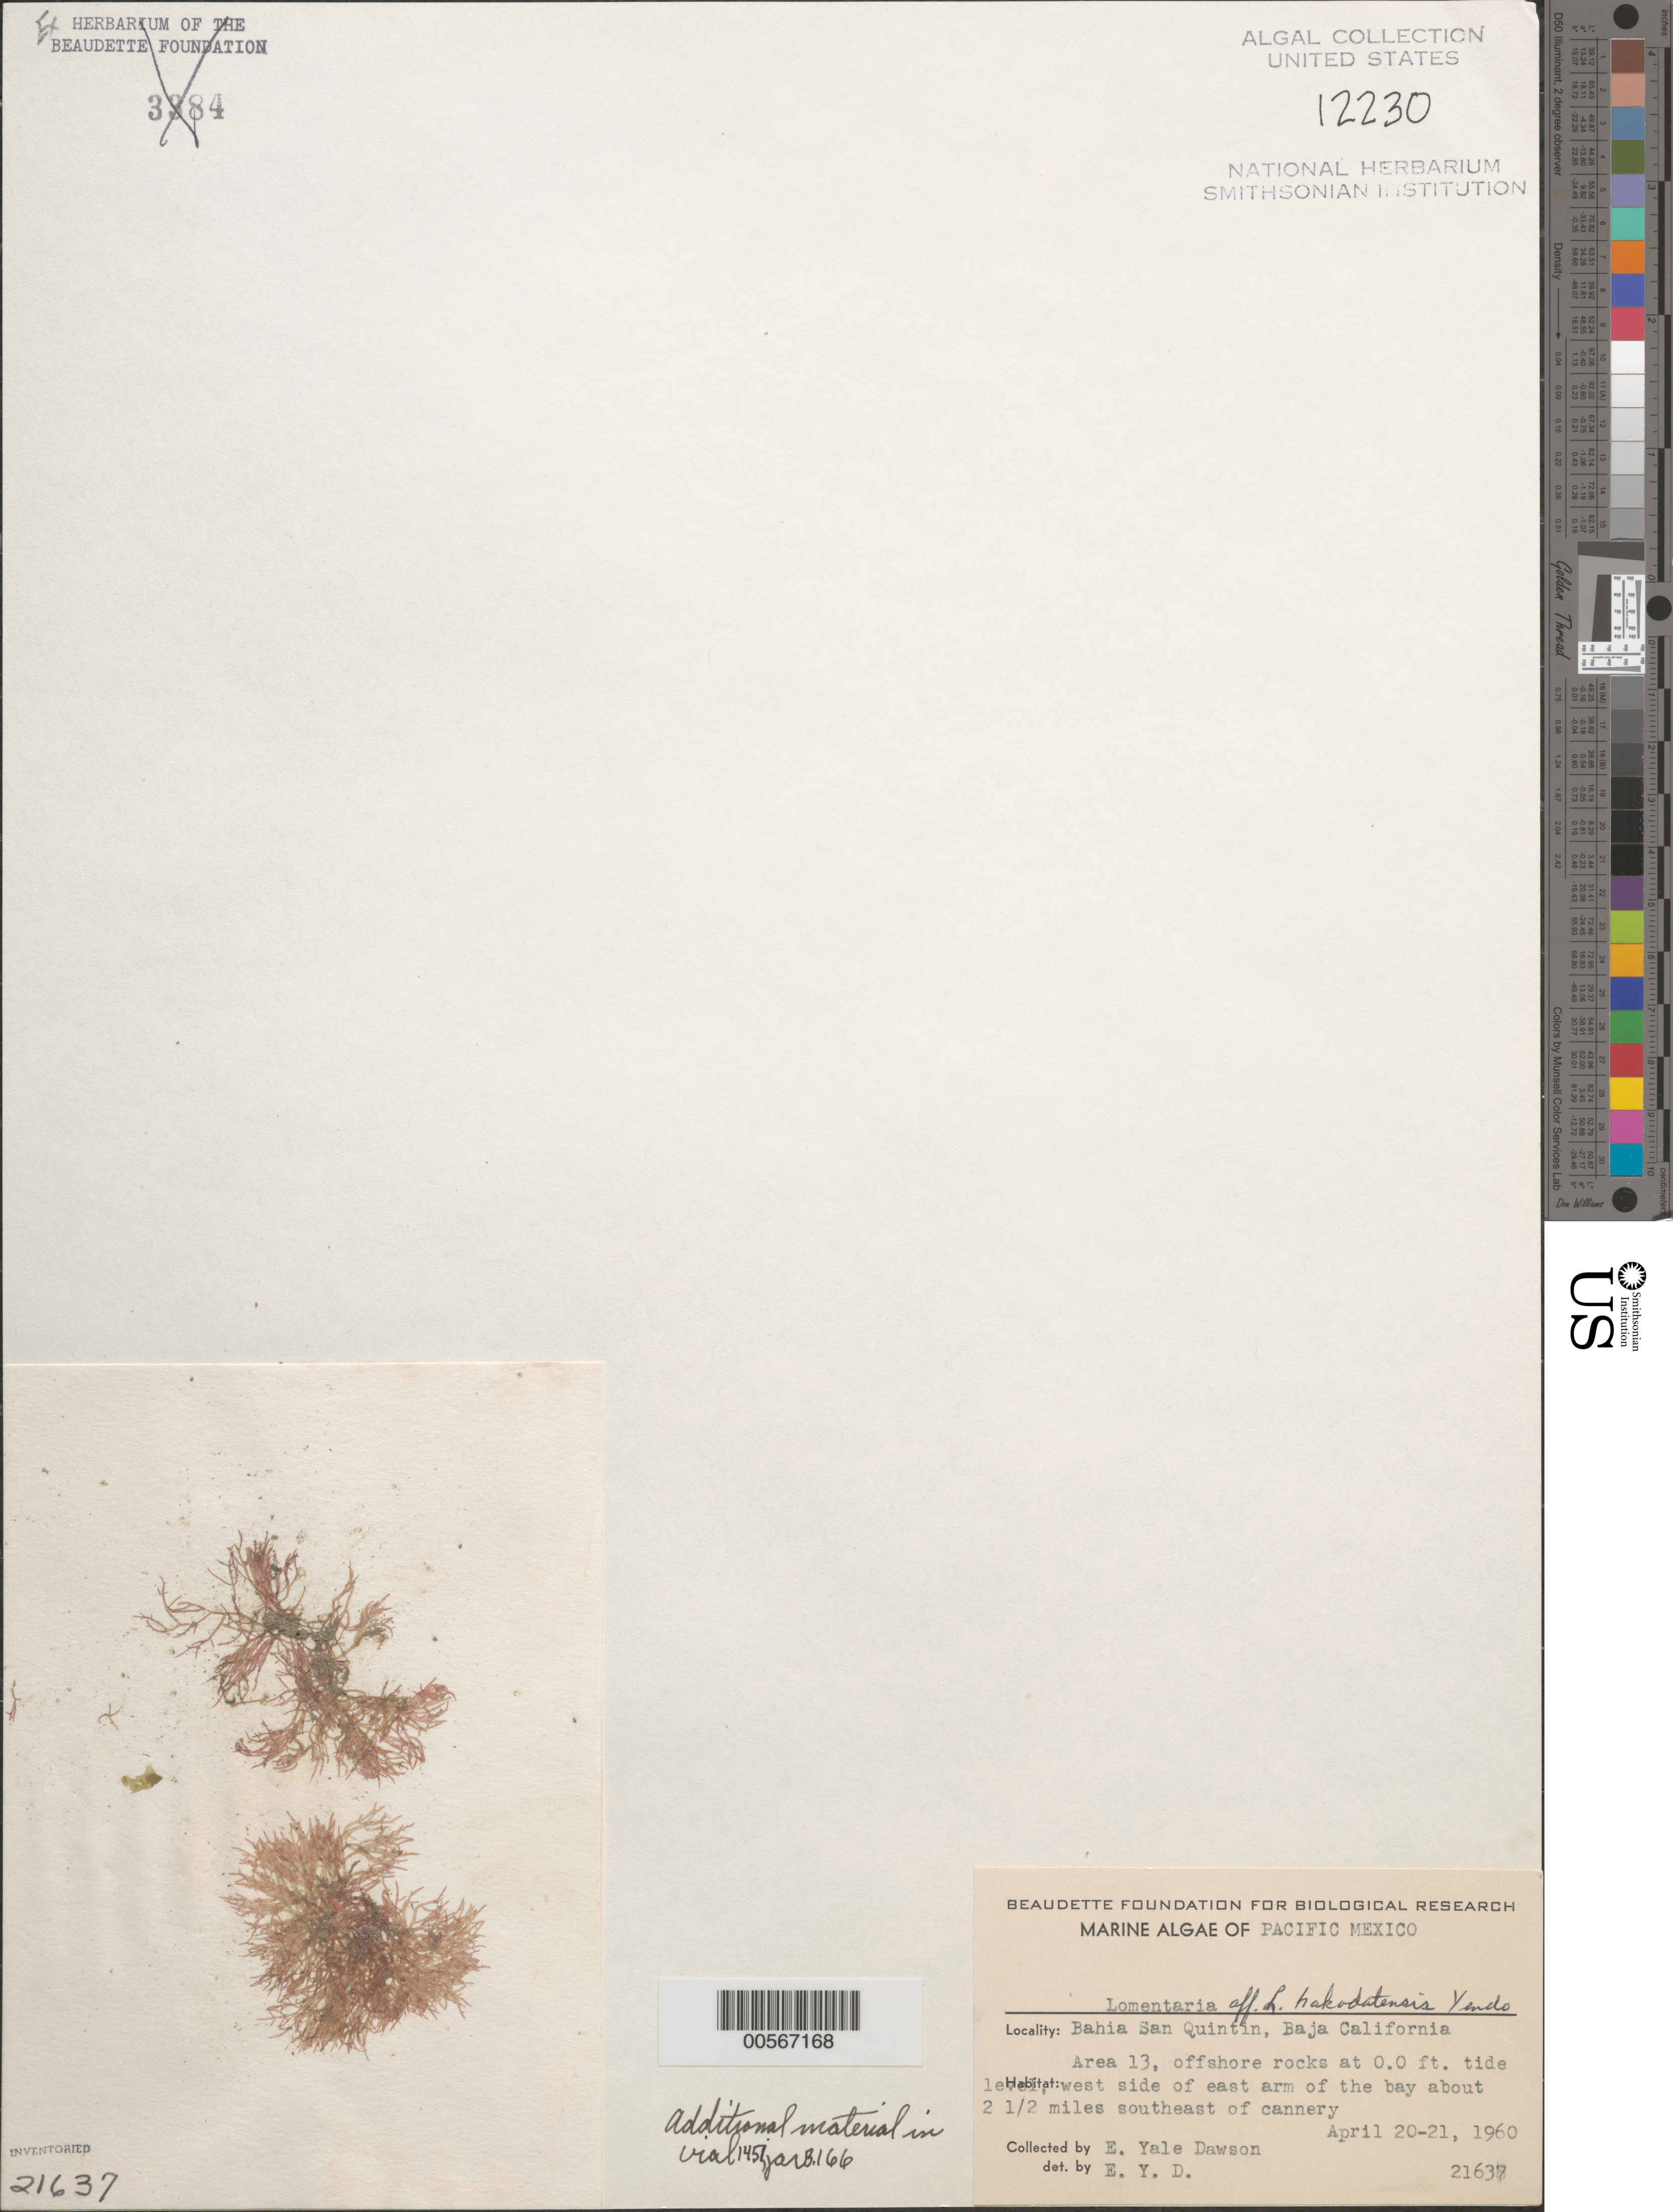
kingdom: Plantae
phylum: Rhodophyta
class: Florideophyceae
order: Rhodymeniales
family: Lomentariaceae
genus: Yendoa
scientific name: Yendoa hakodatensis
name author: (Yendo) Santos et al.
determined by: Algae name updating Project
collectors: E. Y. Dawson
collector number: EYD 21637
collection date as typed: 20 Apr 1960 TO 21 Apr 1960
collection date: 1960-04-20/1960-04-21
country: Mexico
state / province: Baja California Norte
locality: Bahia San Quintin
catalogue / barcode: US 12230